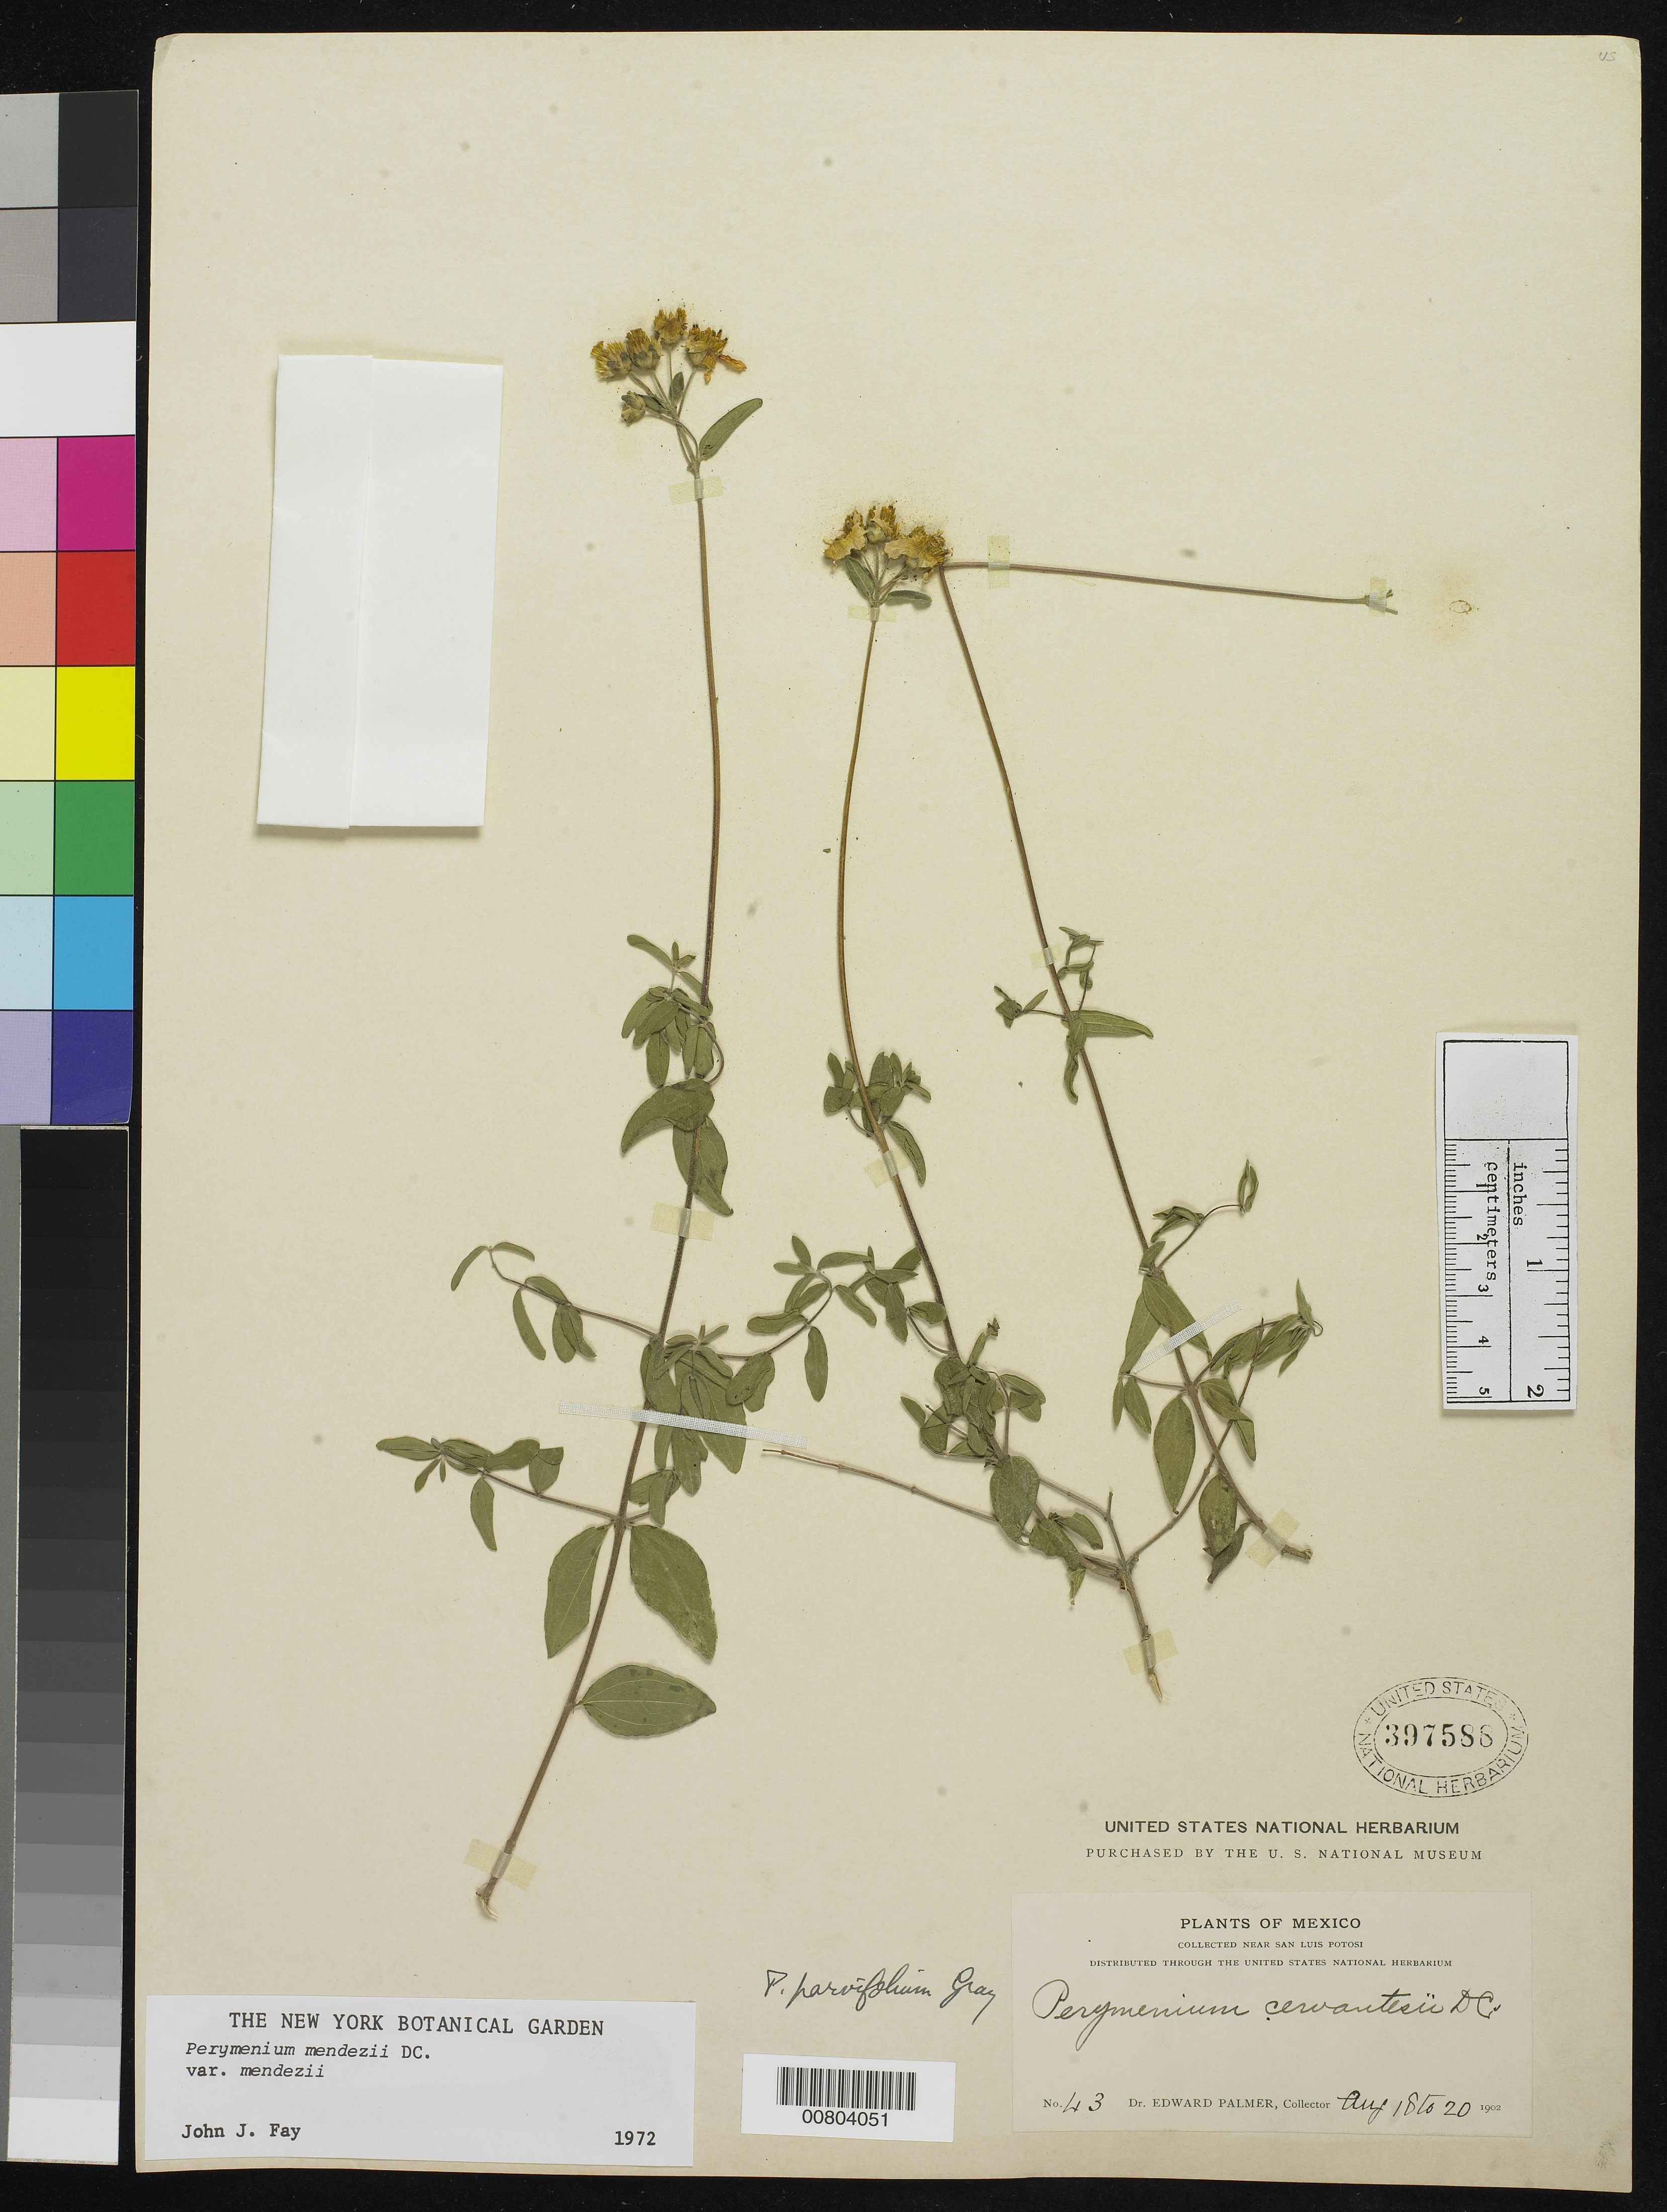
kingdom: Plantae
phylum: Tracheophyta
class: Magnoliopsida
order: Asterales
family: Asteraceae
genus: Perymenium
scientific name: Perymenium mendezii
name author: DC.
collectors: E. Palmer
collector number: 43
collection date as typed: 18 Aug 1902 to 20 Aug 1902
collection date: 1902-08-18/1902-08-20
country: Mexico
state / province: San Luis Potosí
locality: Near San Luis Potosí.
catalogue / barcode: US 397588